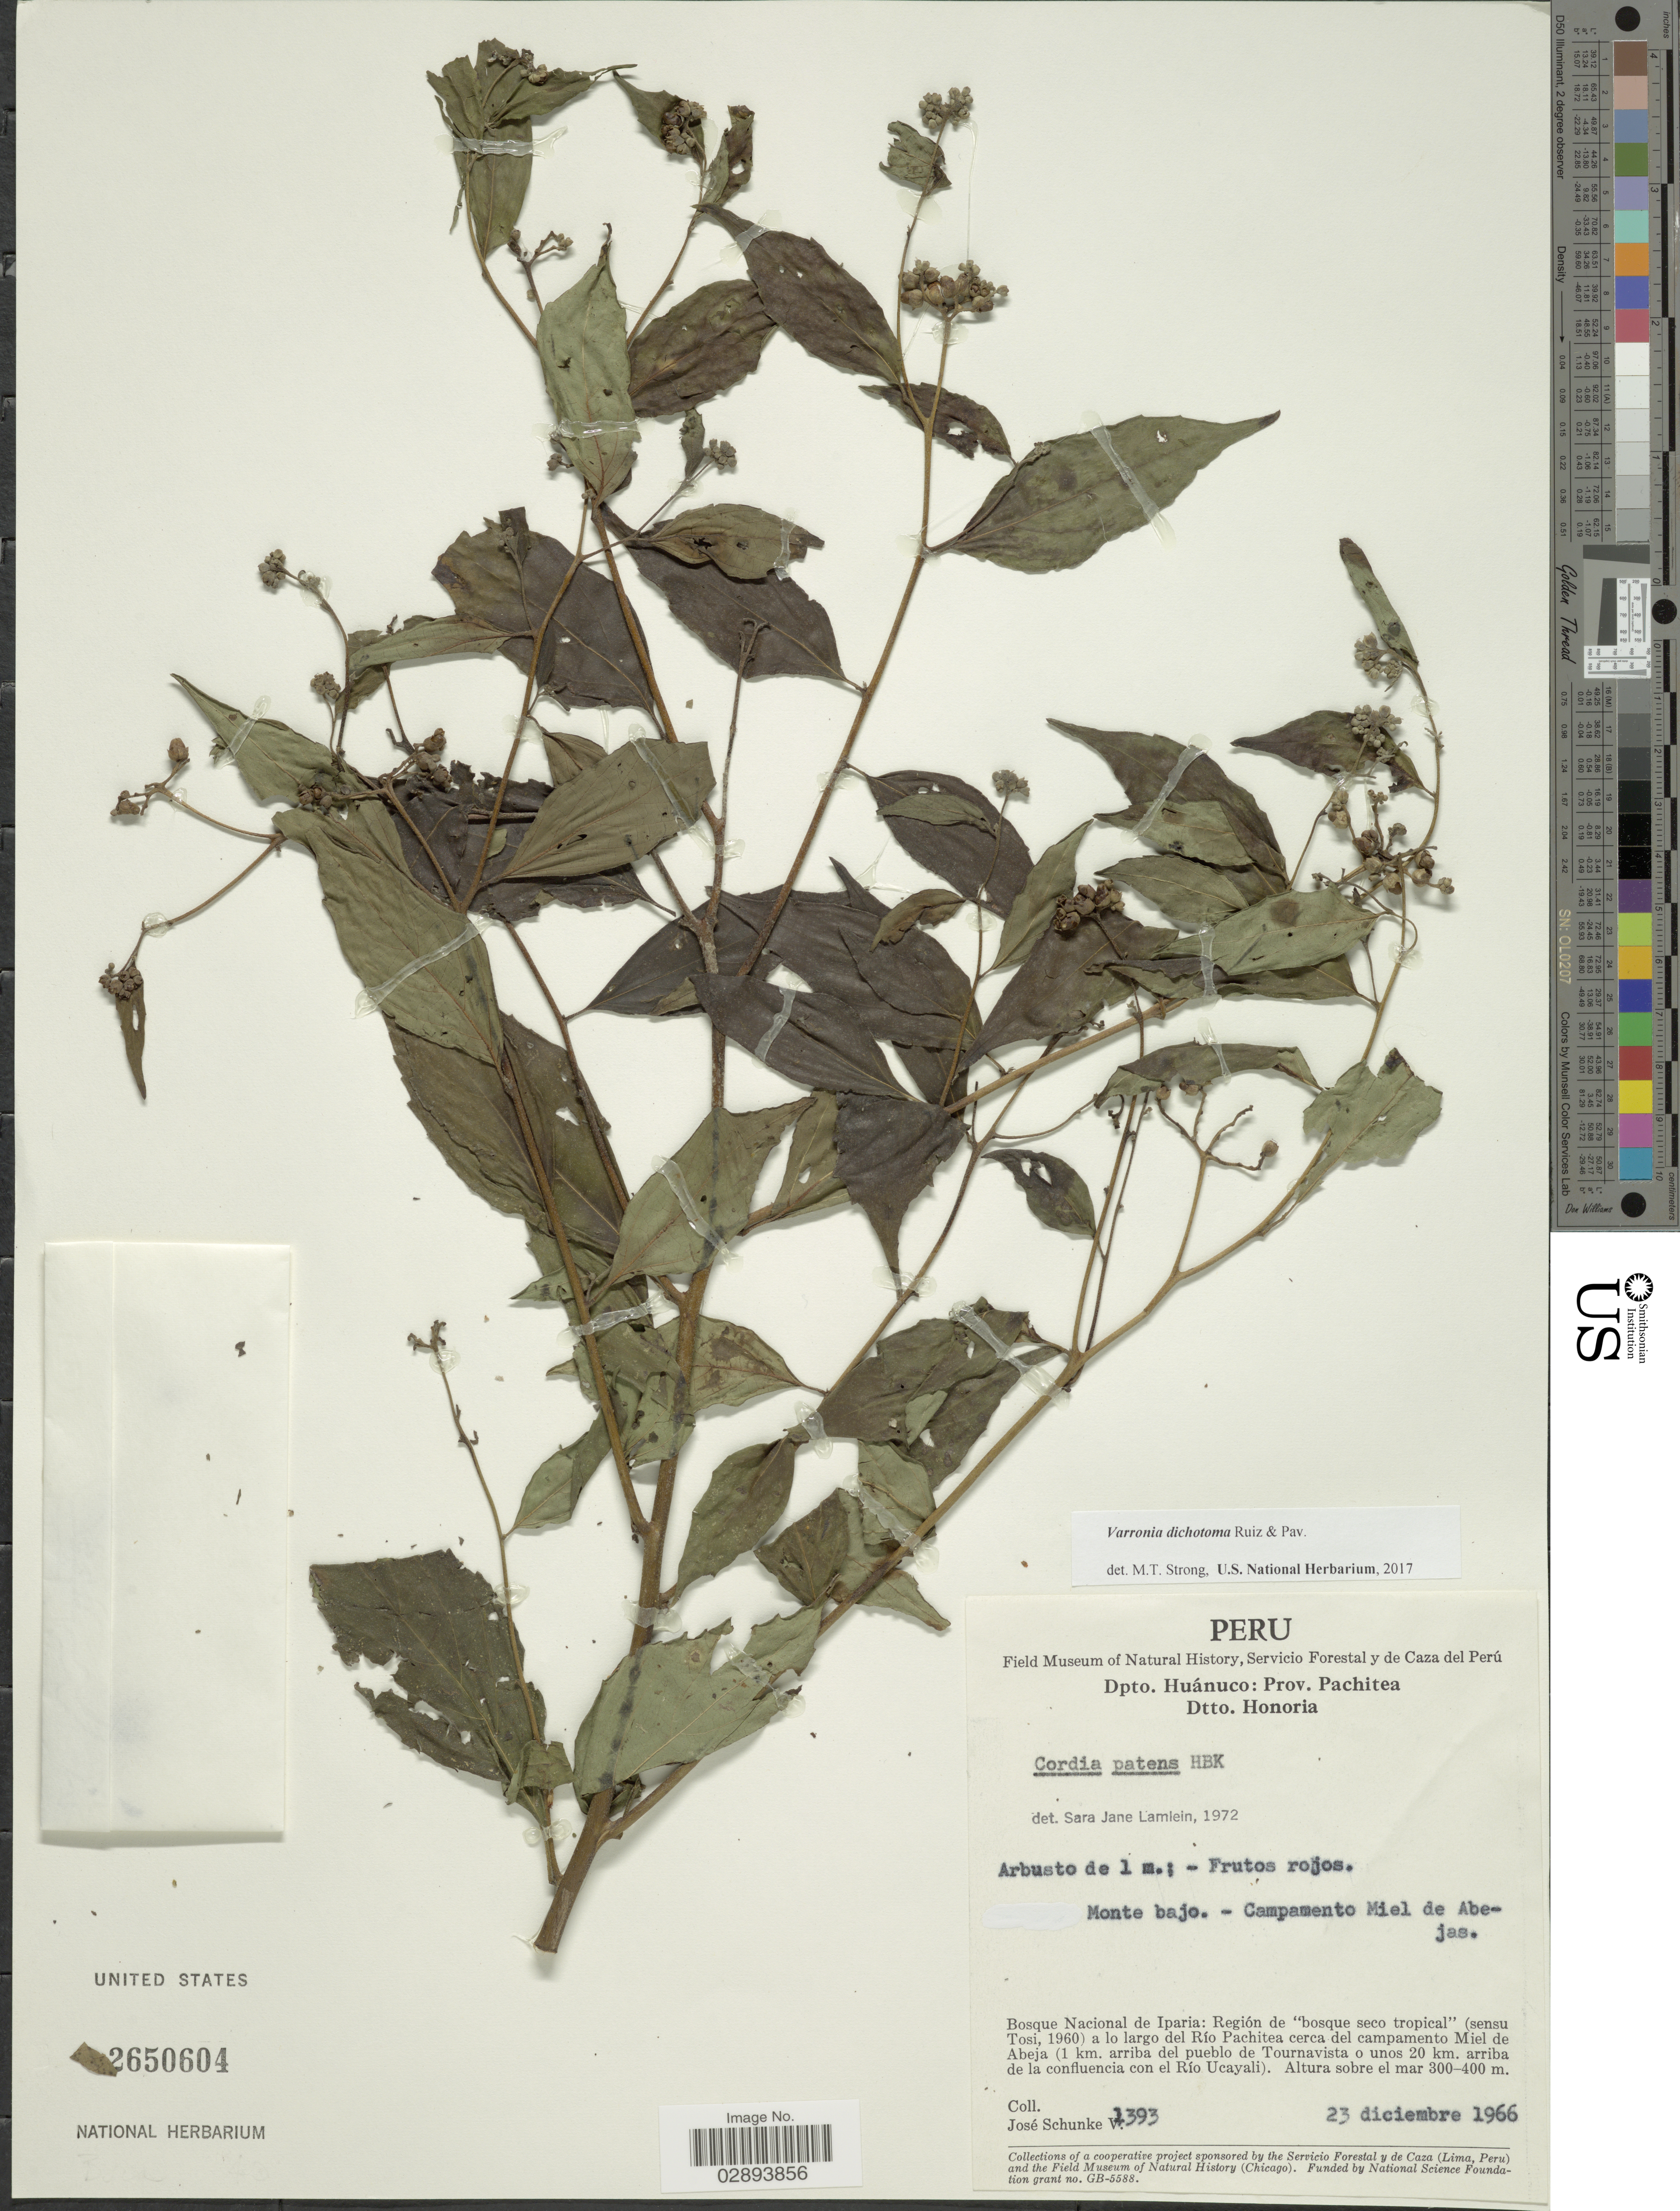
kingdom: Plantae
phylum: Tracheophyta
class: Magnoliopsida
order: Boraginales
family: Cordiaceae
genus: Varronia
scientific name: Varronia dichotoma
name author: Ruiz & Pav.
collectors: J. Schunke Vigo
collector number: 1393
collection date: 1966-12-23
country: Peru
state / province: Huánuco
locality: Dpto. Huánuco, Prov. Pachitea, Dtto. Honoria, Monte abajo, campamento Miel de Abejas, Bosque Nacional de Iparia, Región de "bosque seco tropical" (sensu Tosi, 1960) a lo largo Río Pachitea cerca del campamento Miel de Abeja (1 km. arriba del pueblo de Tournavista o unos 20 km. arriba de la confluencia con el Río Ucayali).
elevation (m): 300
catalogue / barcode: US 2650604